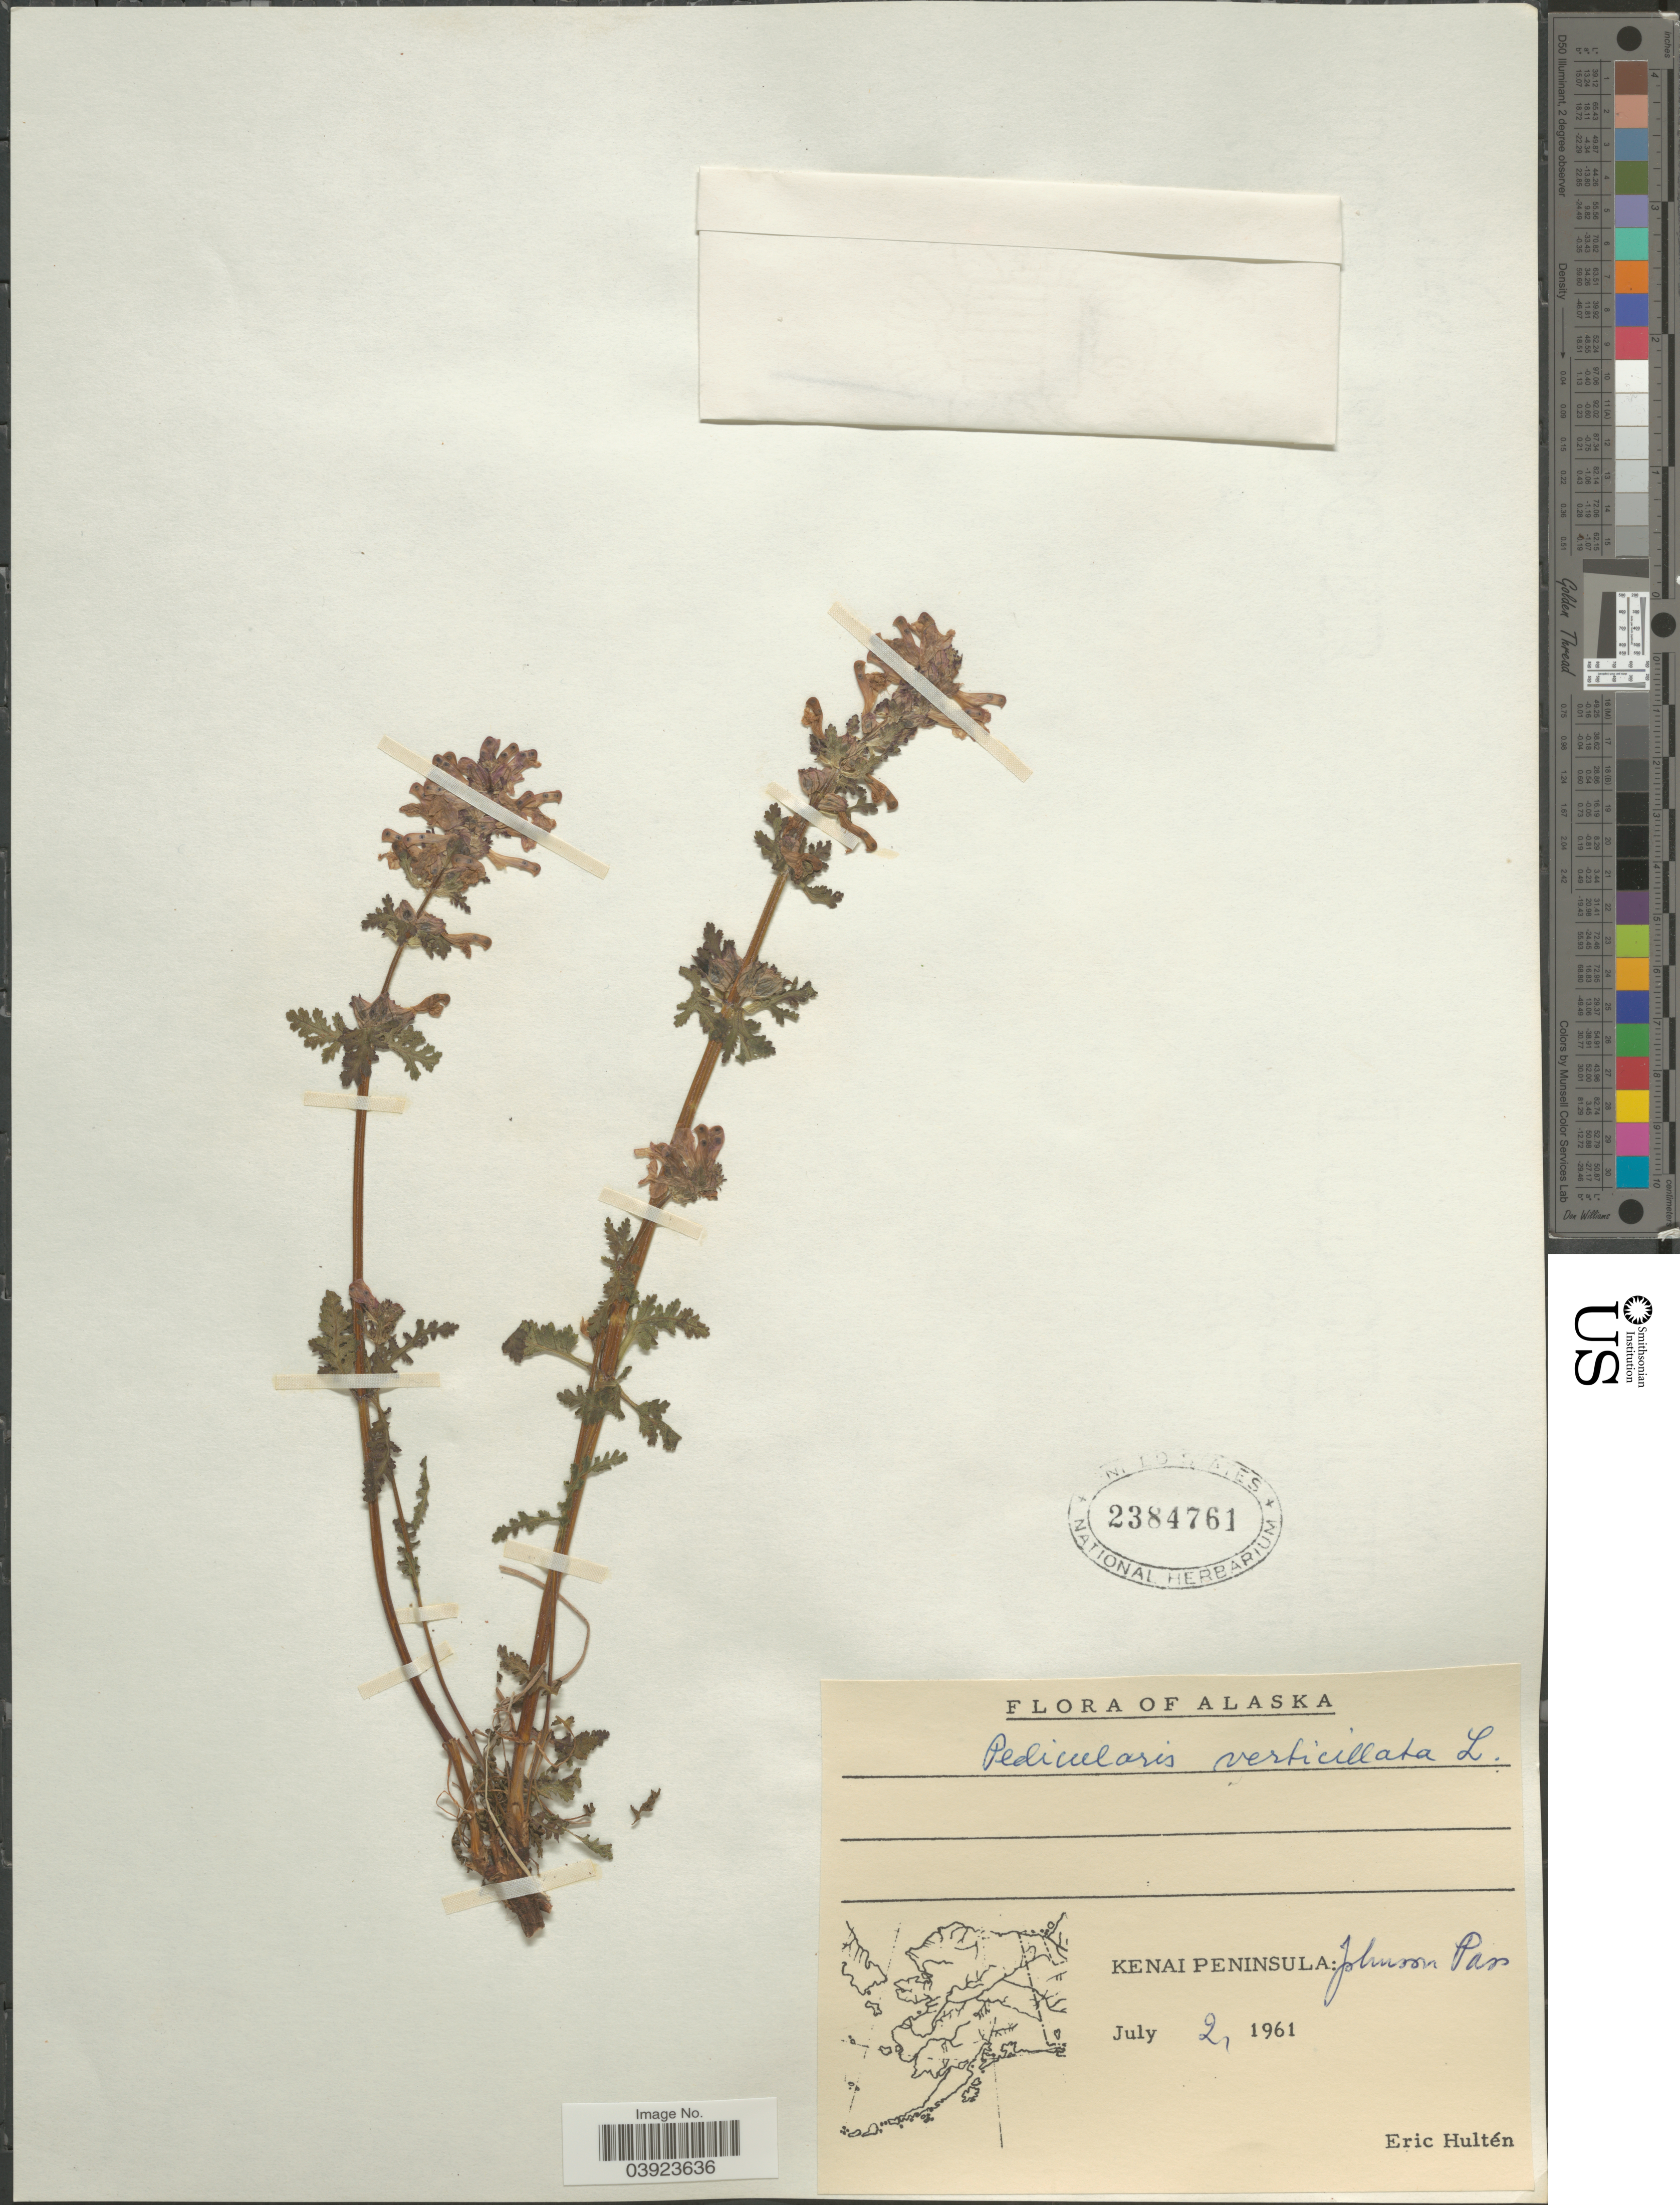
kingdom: Plantae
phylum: Tracheophyta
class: Magnoliopsida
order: Lamiales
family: Orobanchaceae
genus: Pedicularis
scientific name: Pedicularis verticillata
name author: L.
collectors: E. G. Hultén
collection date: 1961-07-02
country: United States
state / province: Alaska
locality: Kenai Peninsula: Johnson Pass.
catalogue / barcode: US 2384761